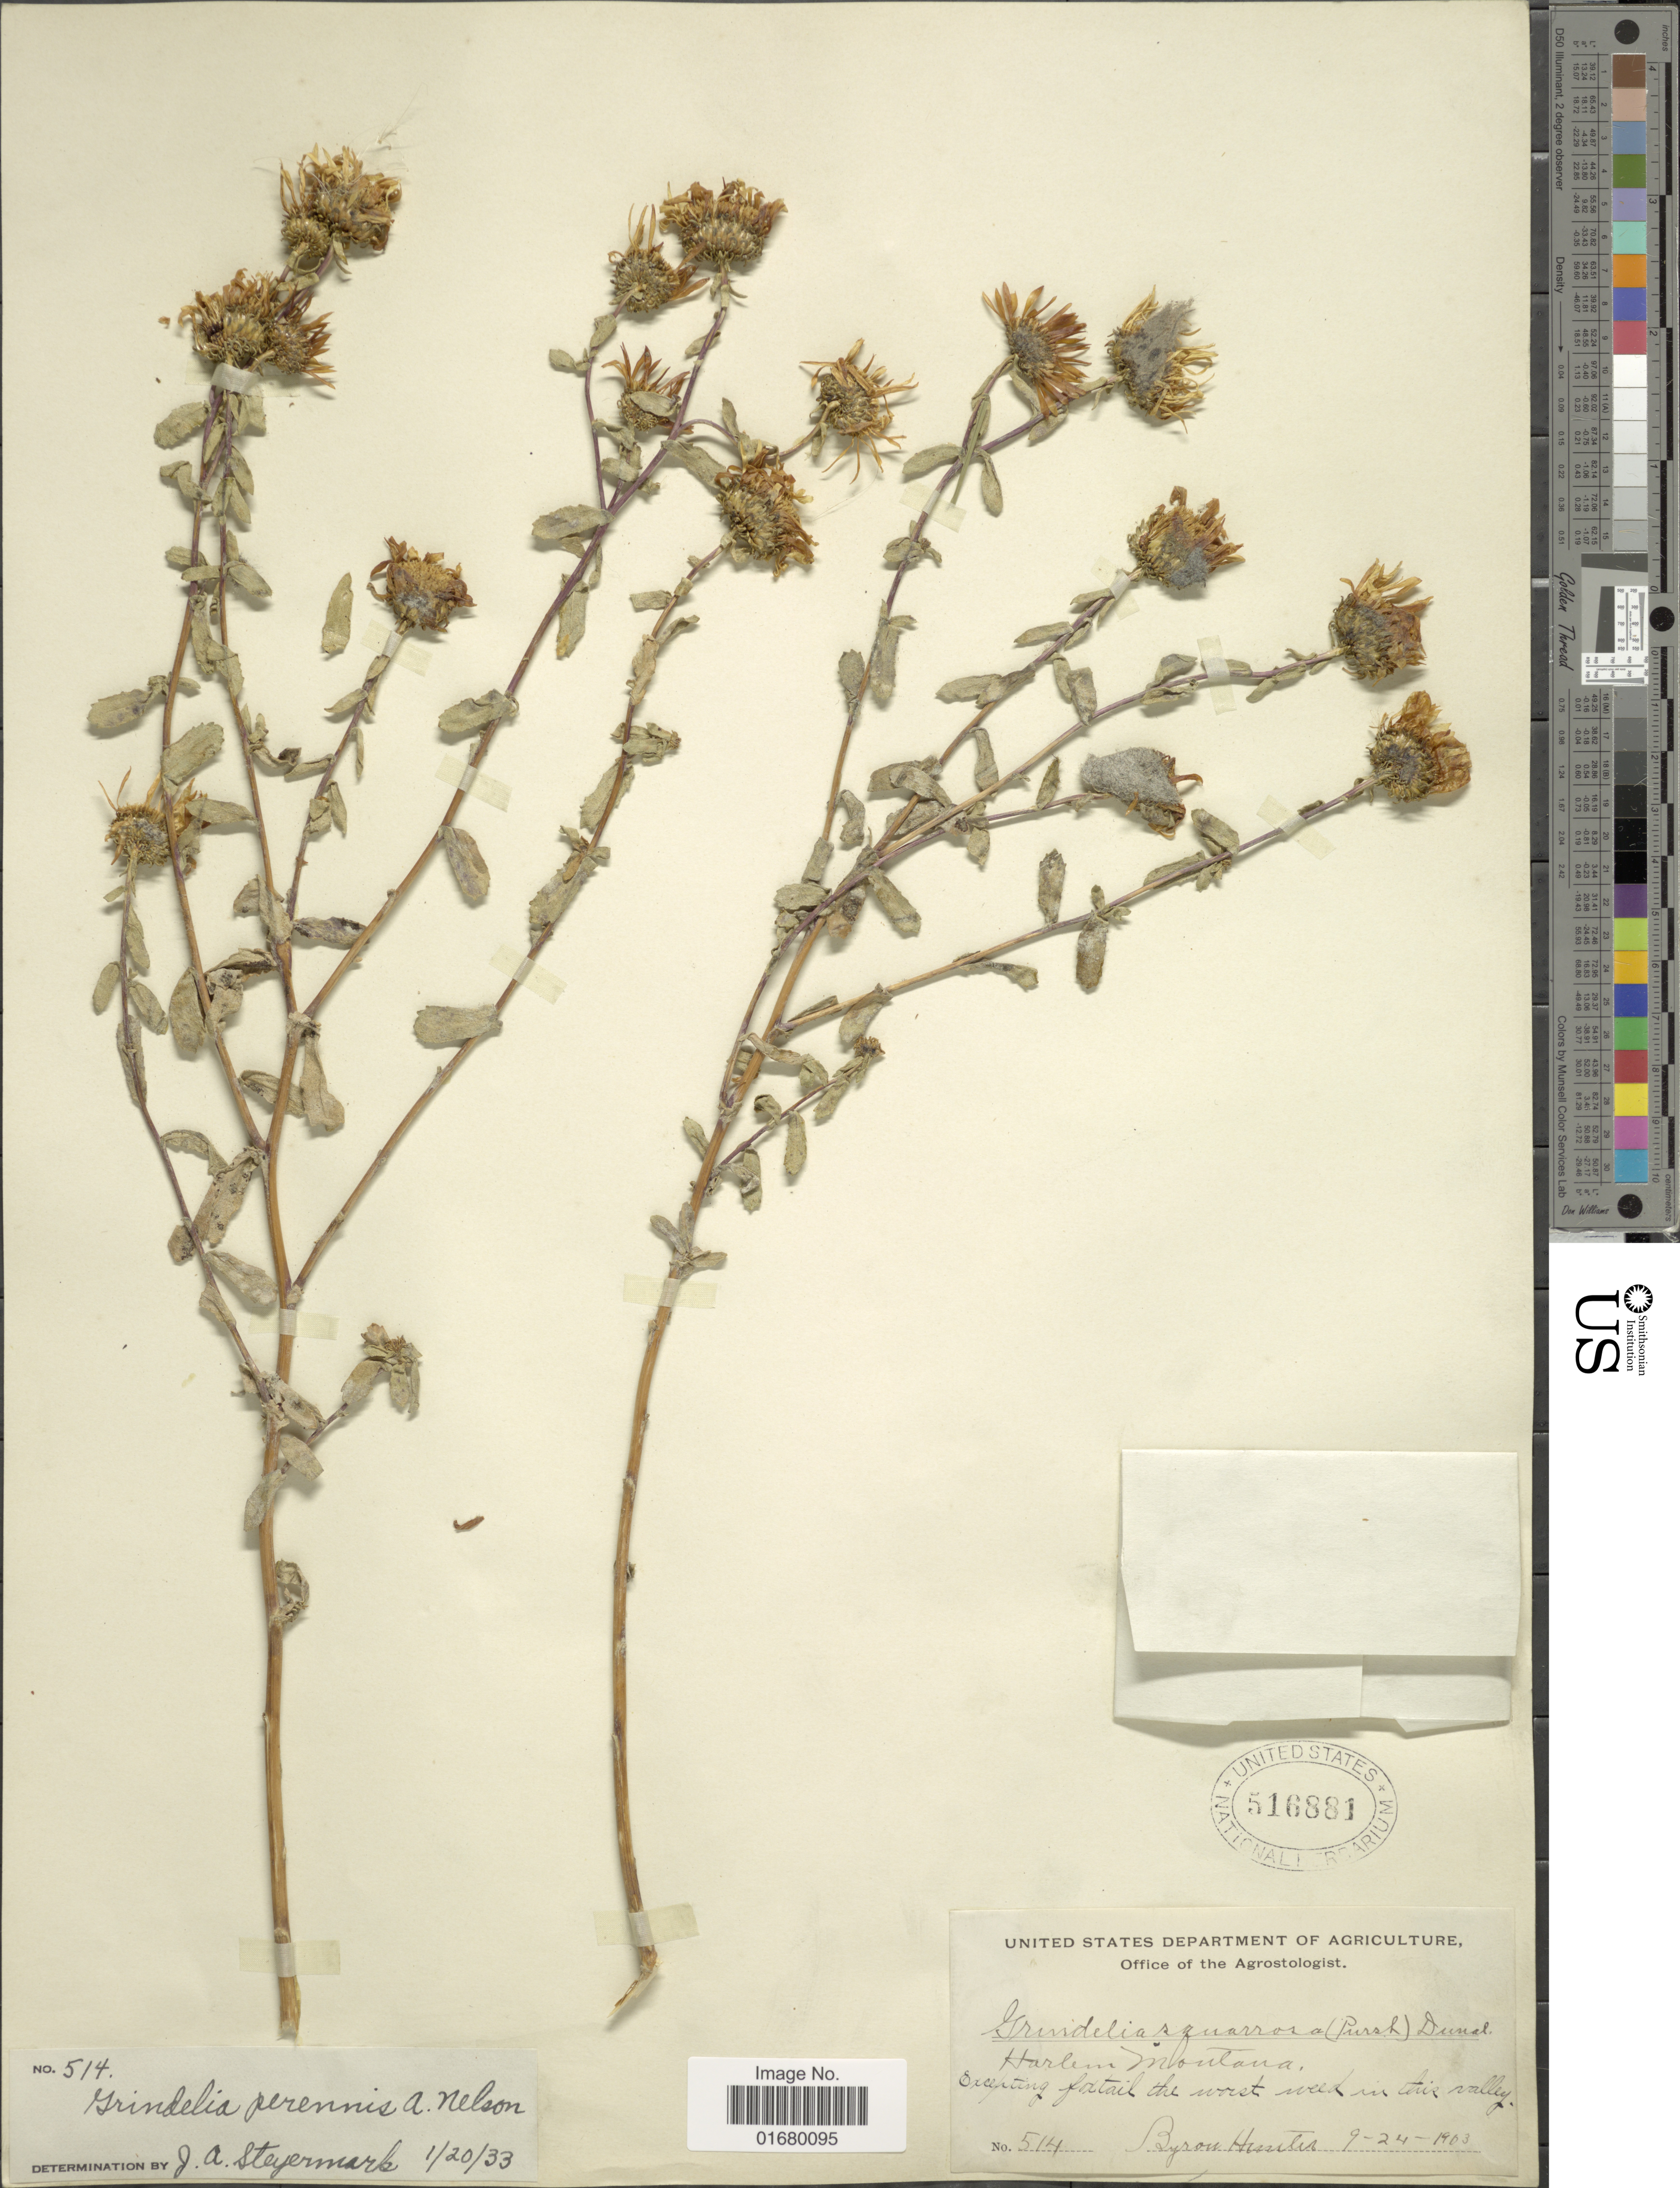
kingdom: Plantae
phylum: Tracheophyta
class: Magnoliopsida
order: Asterales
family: Asteraceae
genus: Grindelia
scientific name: Grindelia perennis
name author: A. Nelson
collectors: B. Hunter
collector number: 514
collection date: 1963-09-24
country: United States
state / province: Montana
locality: Harlem Montana,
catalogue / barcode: US 516881